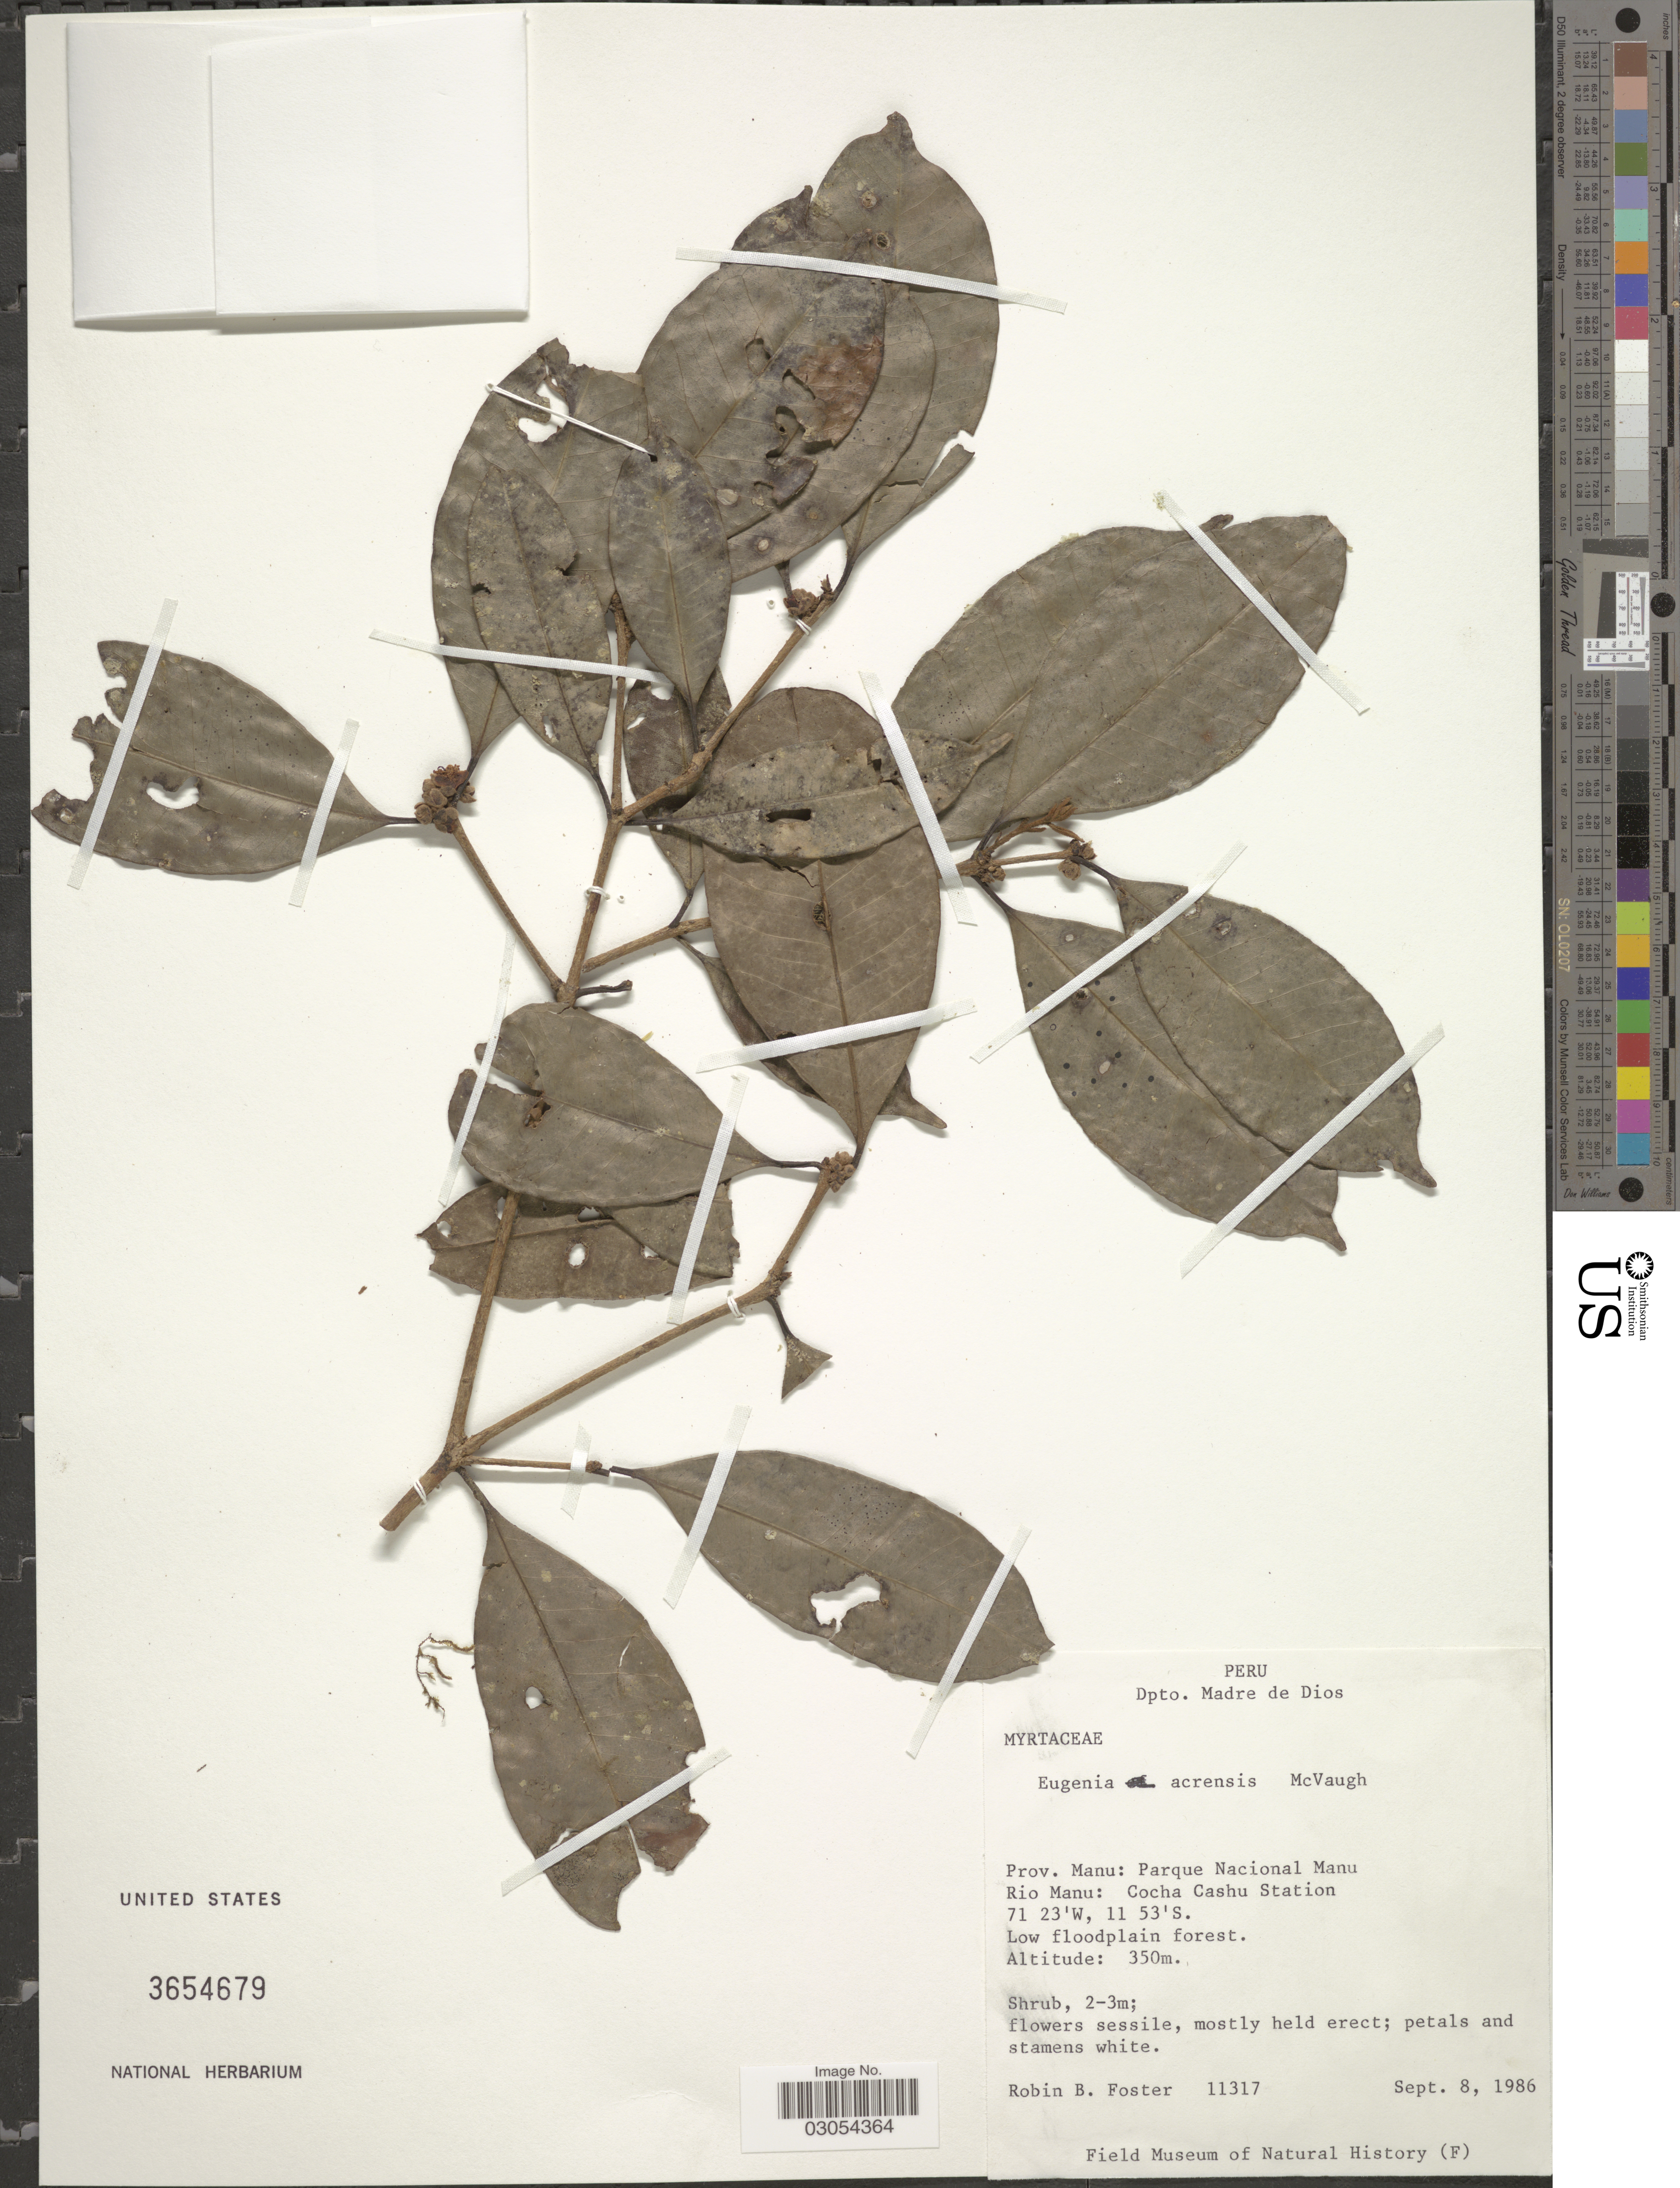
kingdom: Plantae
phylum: Tracheophyta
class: Magnoliopsida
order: Myrtales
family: Myrtaceae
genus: Eugenia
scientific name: Eugenia acrensis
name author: McVaugh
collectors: R. B. Foster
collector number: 11317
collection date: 1986-09-08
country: Peru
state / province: Madre de Dios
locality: Dpto. Madre de Dios. Prov. Manu: Parque Nacional Manu. Rio Manu: Cocha Cashu Station.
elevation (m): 350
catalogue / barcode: US 3654679